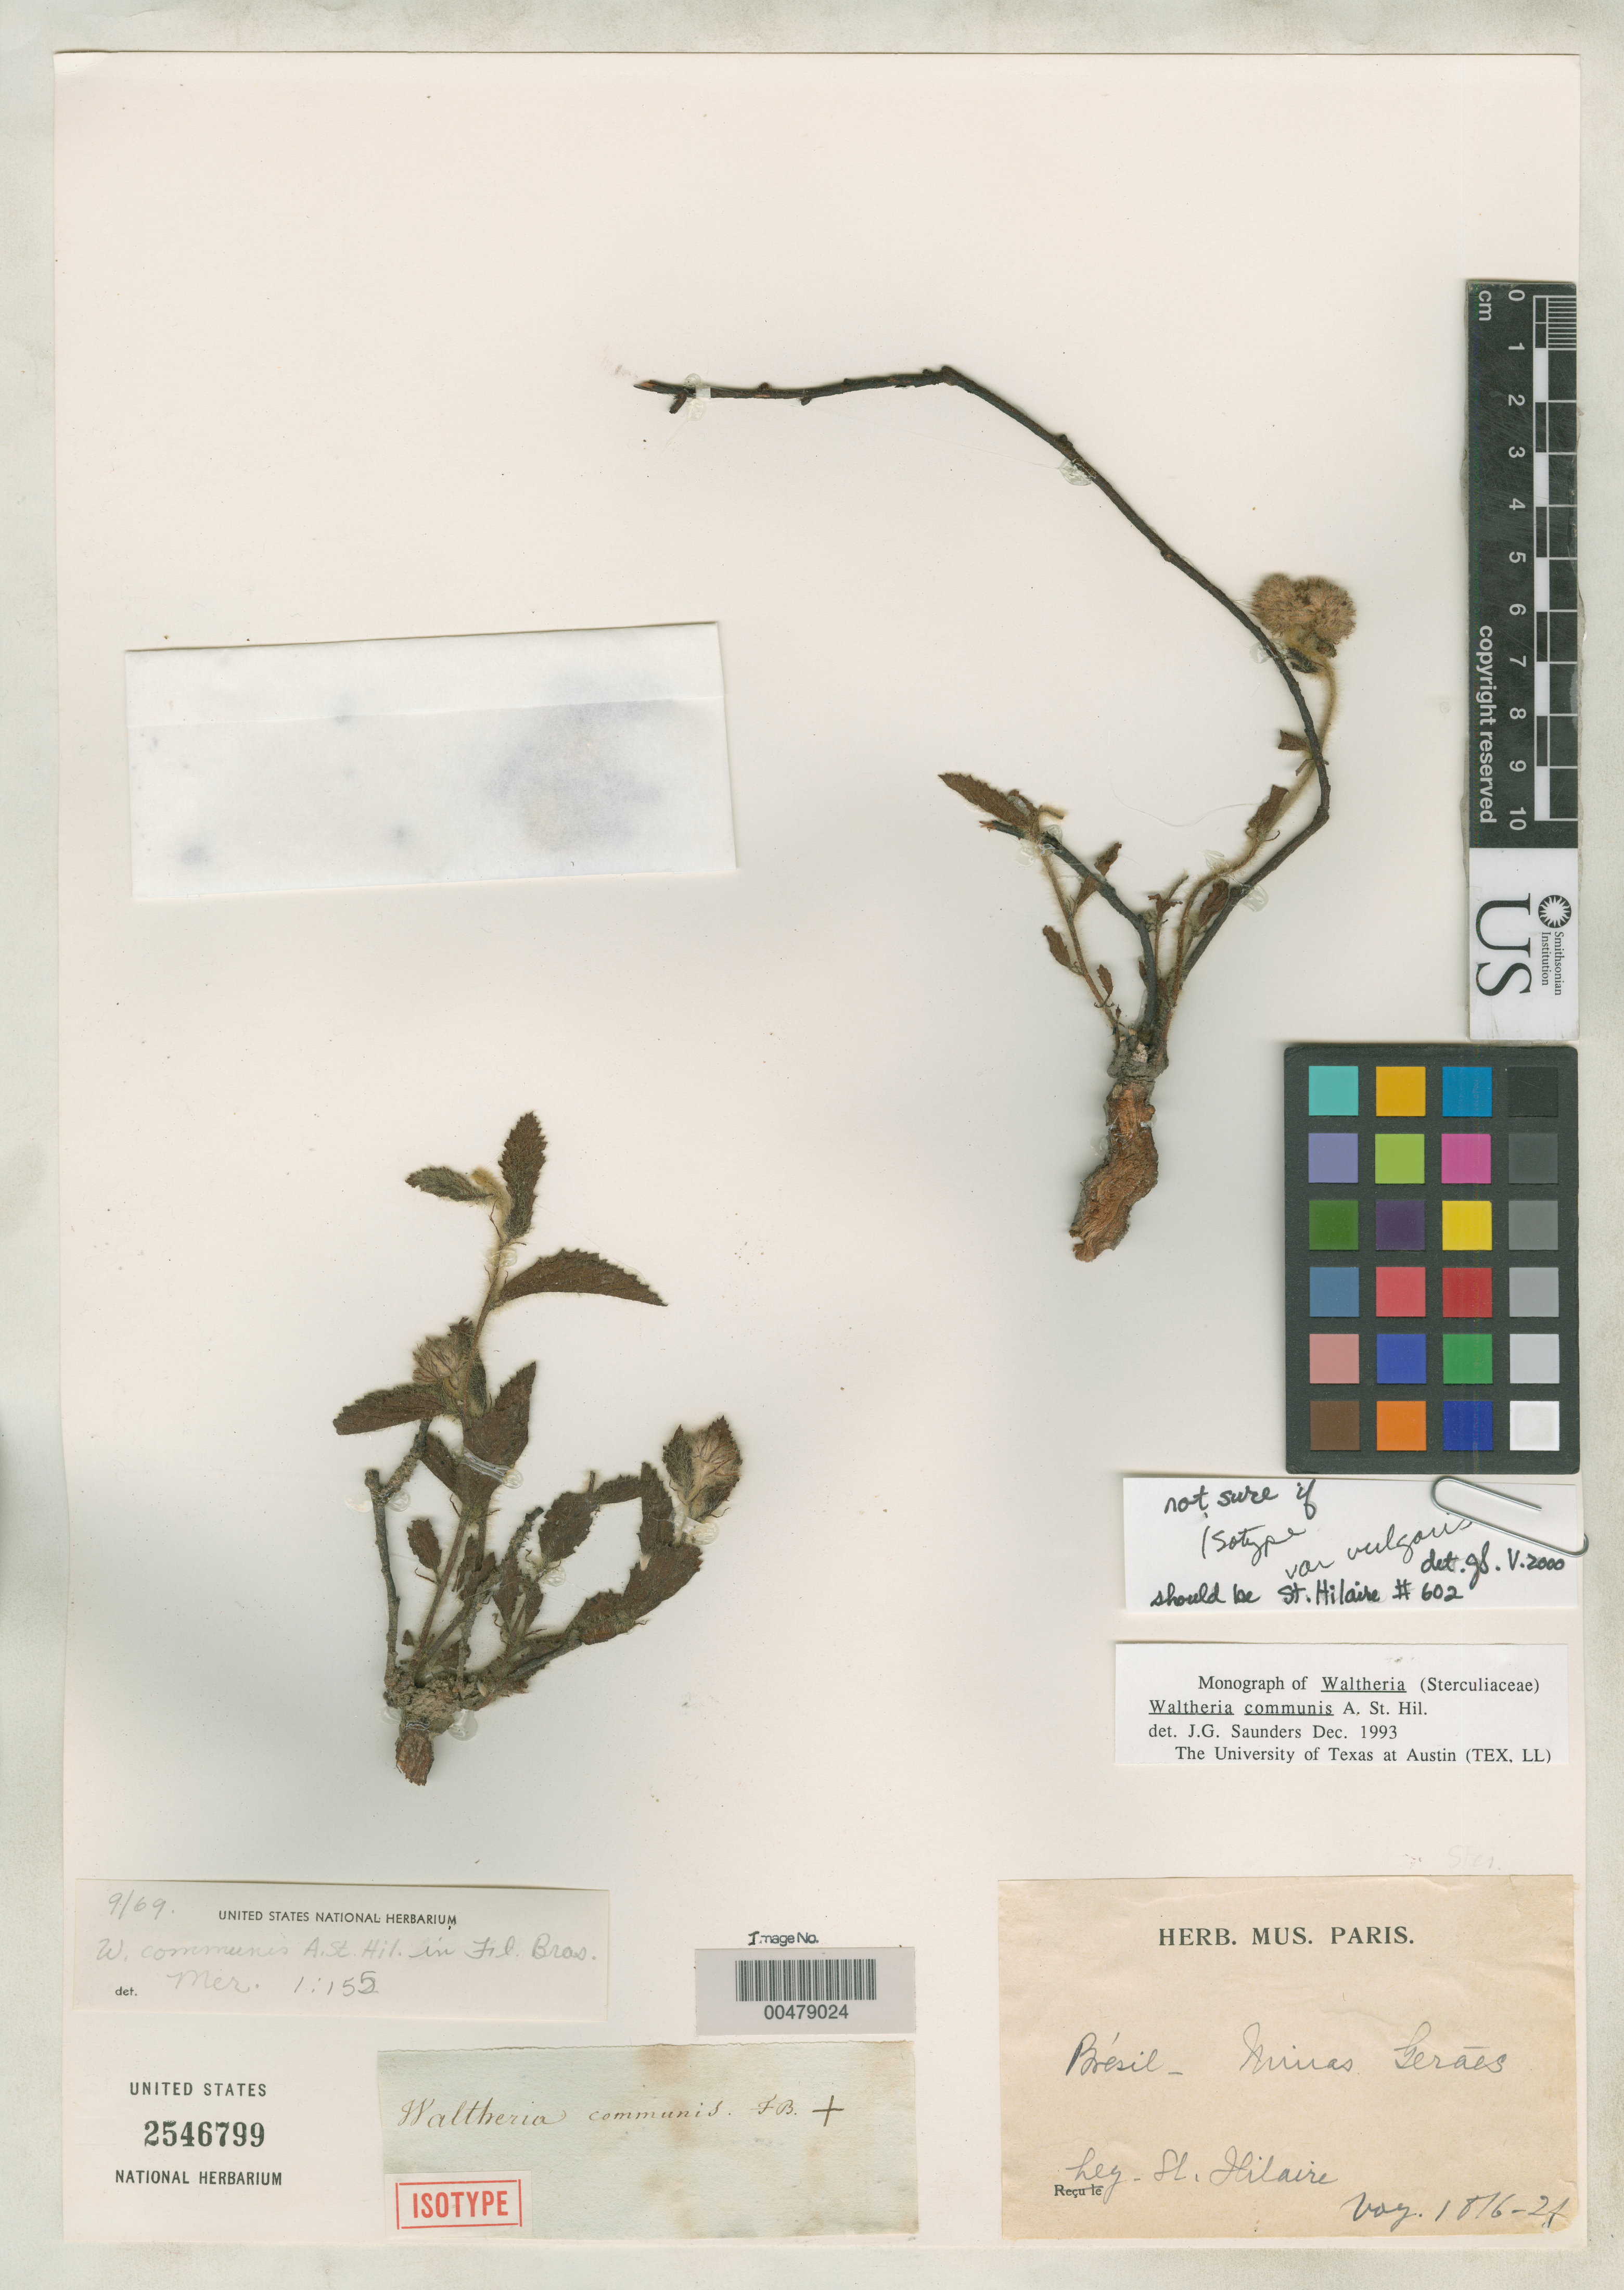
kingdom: Plantae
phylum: Tracheophyta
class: Magnoliopsida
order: Malvales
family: Malvaceae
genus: Waltheria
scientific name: Waltheria communis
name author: A. St.-Hil.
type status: Isolectotype; Type Collection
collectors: A. F. C. P. de Saint-Hilaire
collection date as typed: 1816 to -- --- 1821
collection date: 1816/1821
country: Brazil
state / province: Minas Gerais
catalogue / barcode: US 2546799